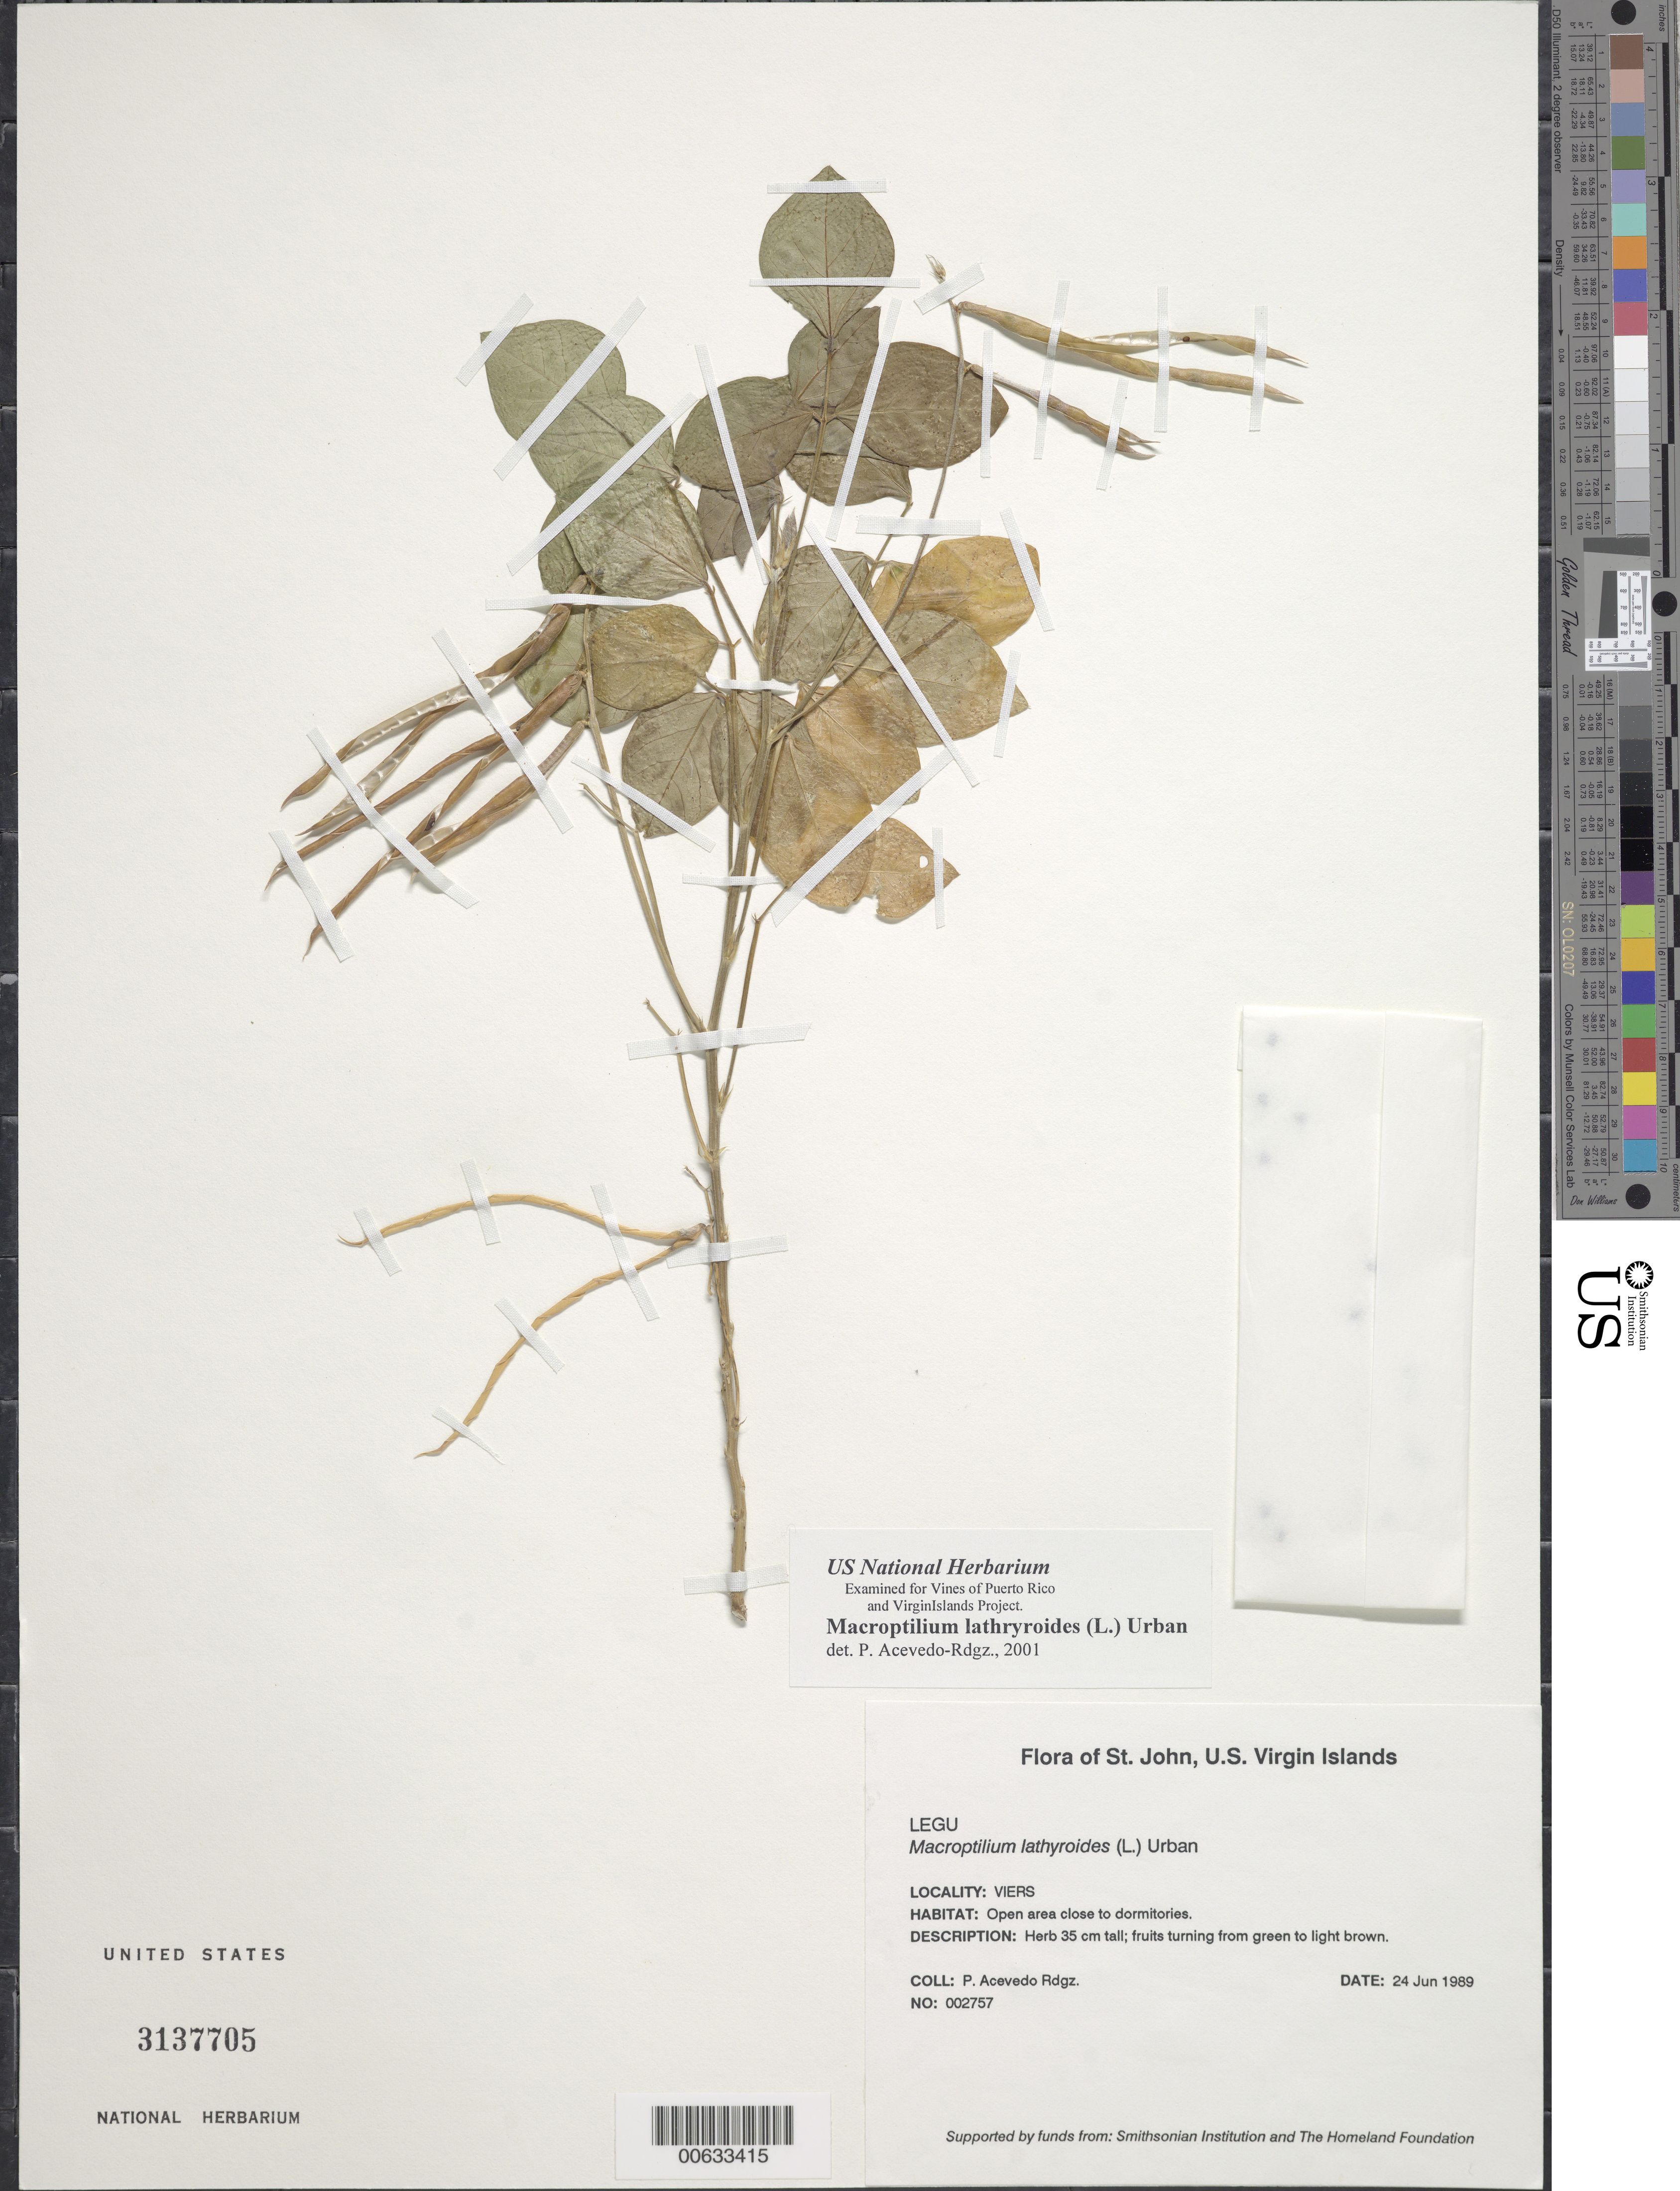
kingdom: Plantae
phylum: Tracheophyta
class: Magnoliopsida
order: Fabales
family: Fabaceae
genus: Macroptilium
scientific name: Macroptilium lathyroides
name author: (L.) Urb.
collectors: P. Acevedo-Rodr.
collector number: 2757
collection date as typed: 24 Jun 1989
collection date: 1989-06-24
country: U.S. Virgin Islands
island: St. John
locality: Reef Bay Quarter, at VIERS.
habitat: Open area close to dormitories.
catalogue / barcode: US 3137705